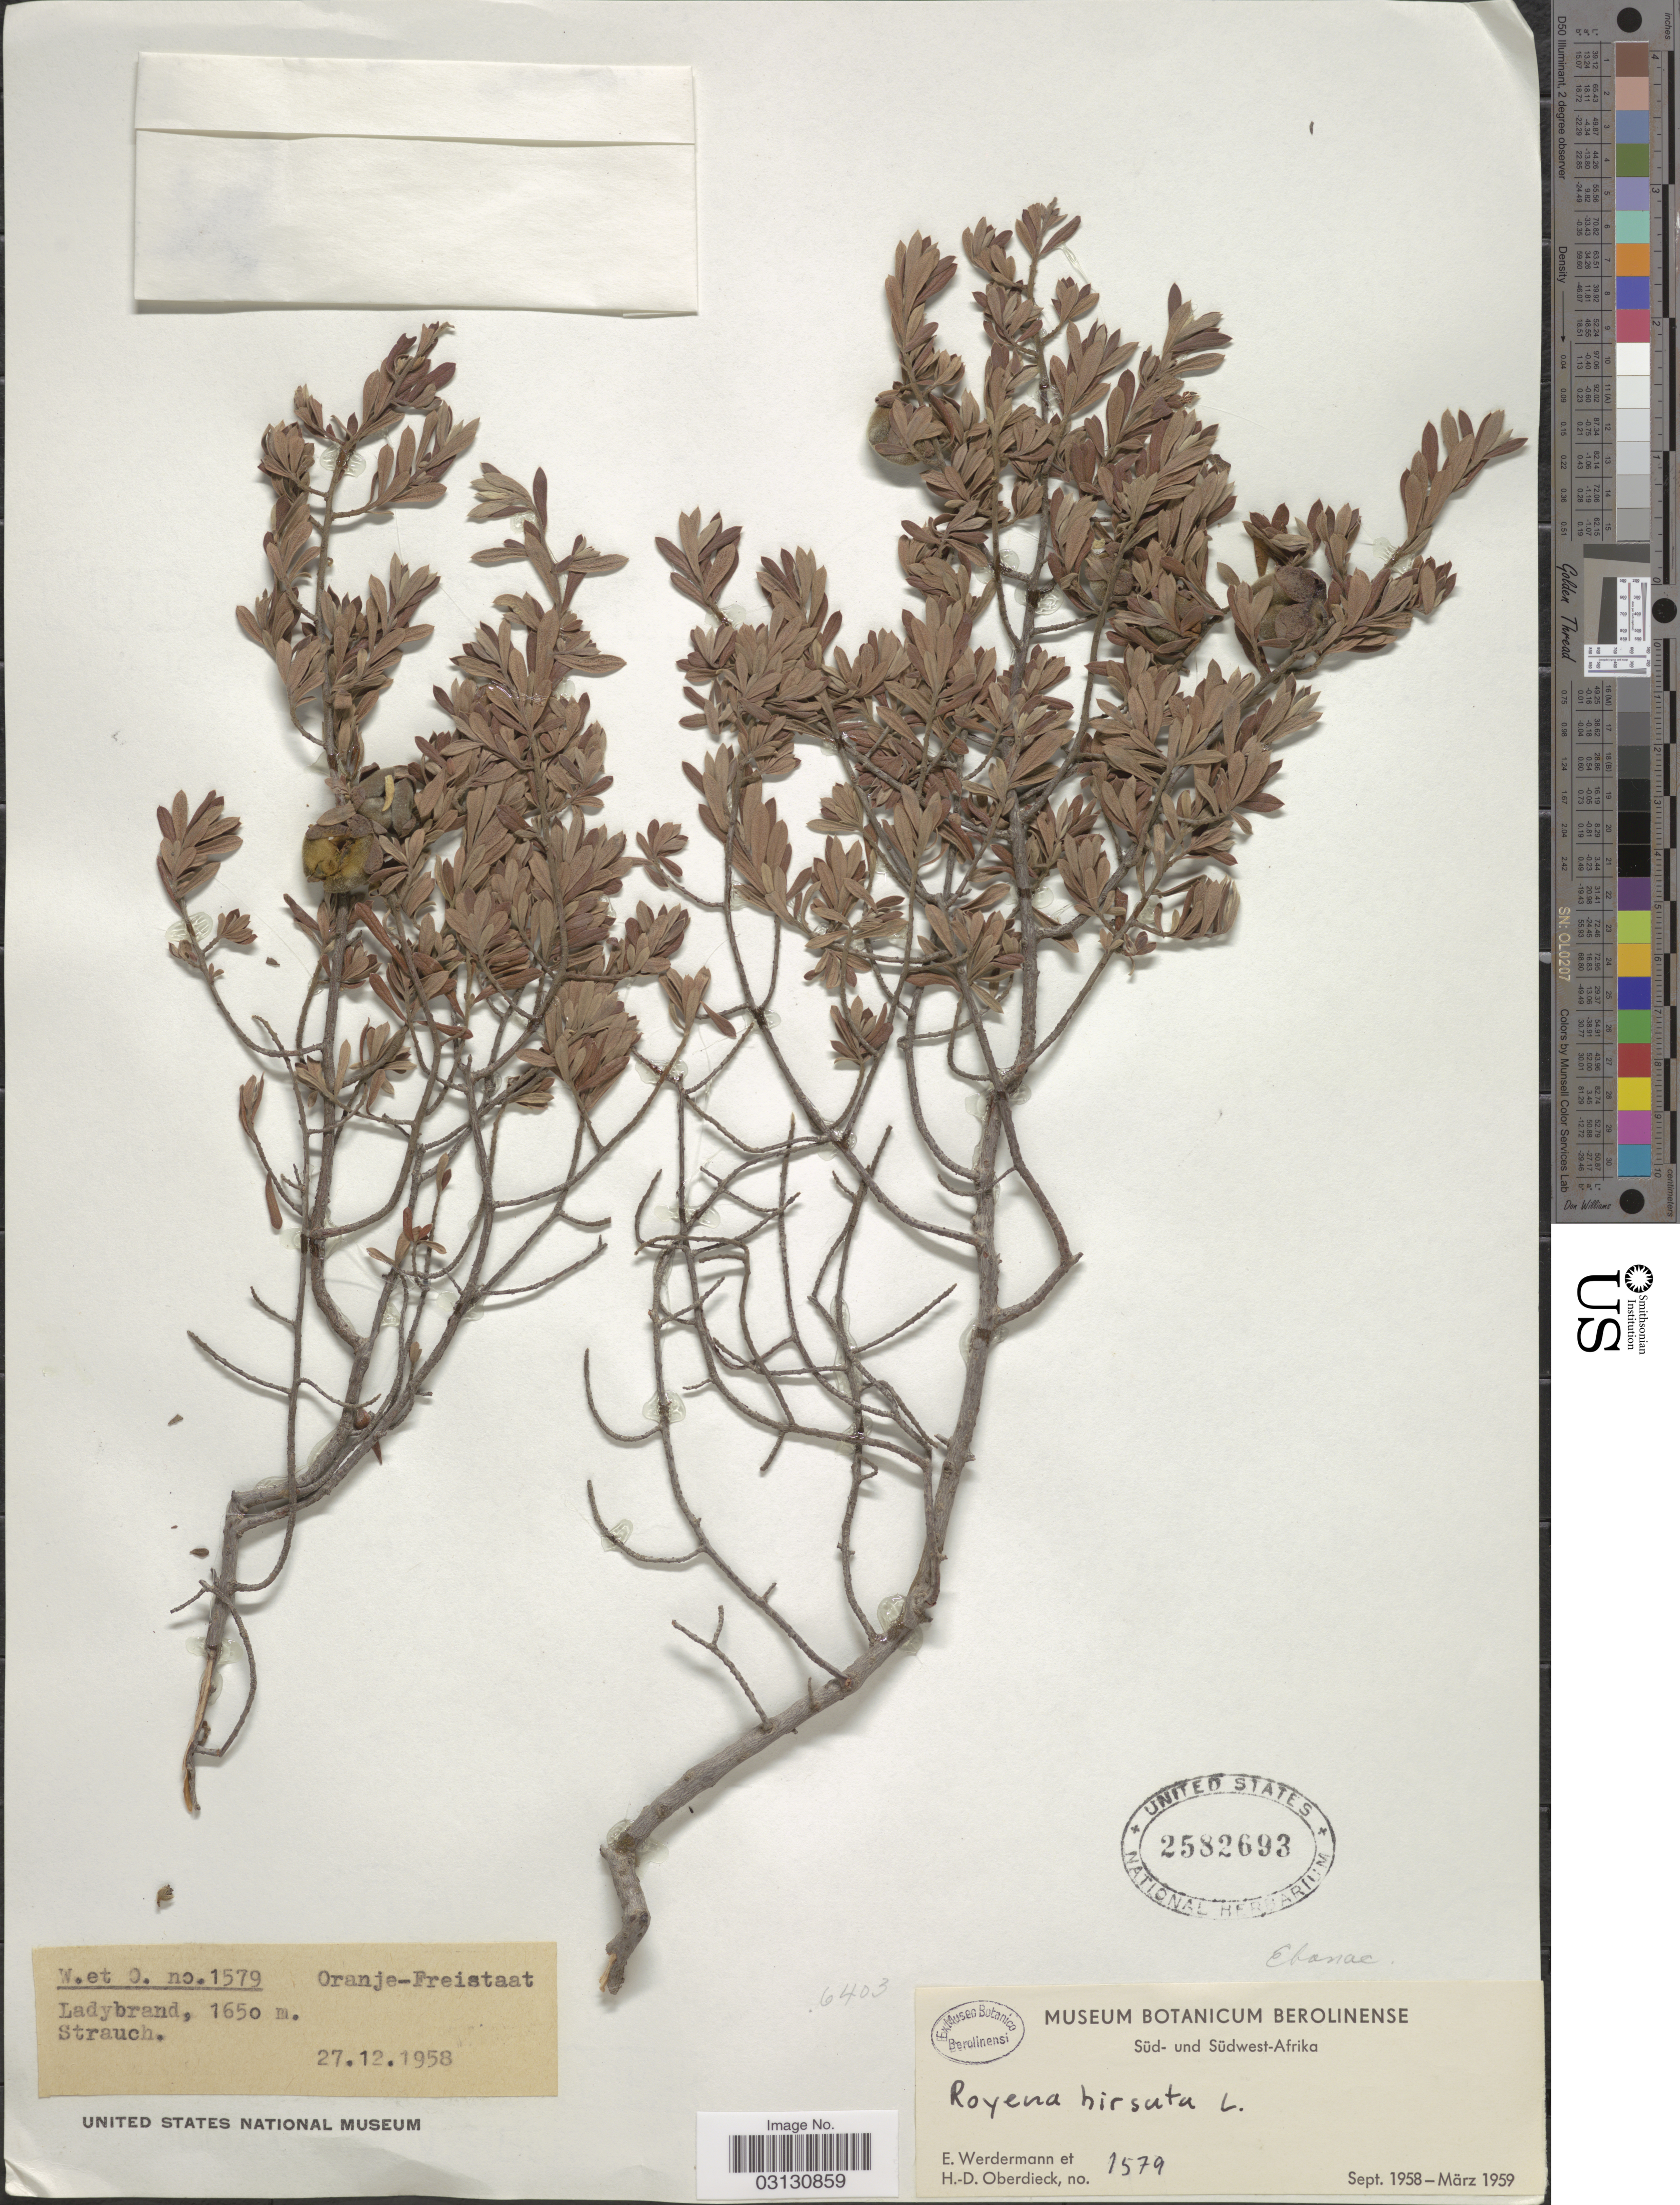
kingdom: Plantae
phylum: Tracheophyta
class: Magnoliopsida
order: Ericales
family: Ebenaceae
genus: Royena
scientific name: Royena hirsuta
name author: L.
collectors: E. Werdermann & H. Oberdieck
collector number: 1579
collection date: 1958-12-27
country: South Africa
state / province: Free State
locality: Oranje-Freistaat, Ladybrand.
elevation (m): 1650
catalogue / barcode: US 2582693